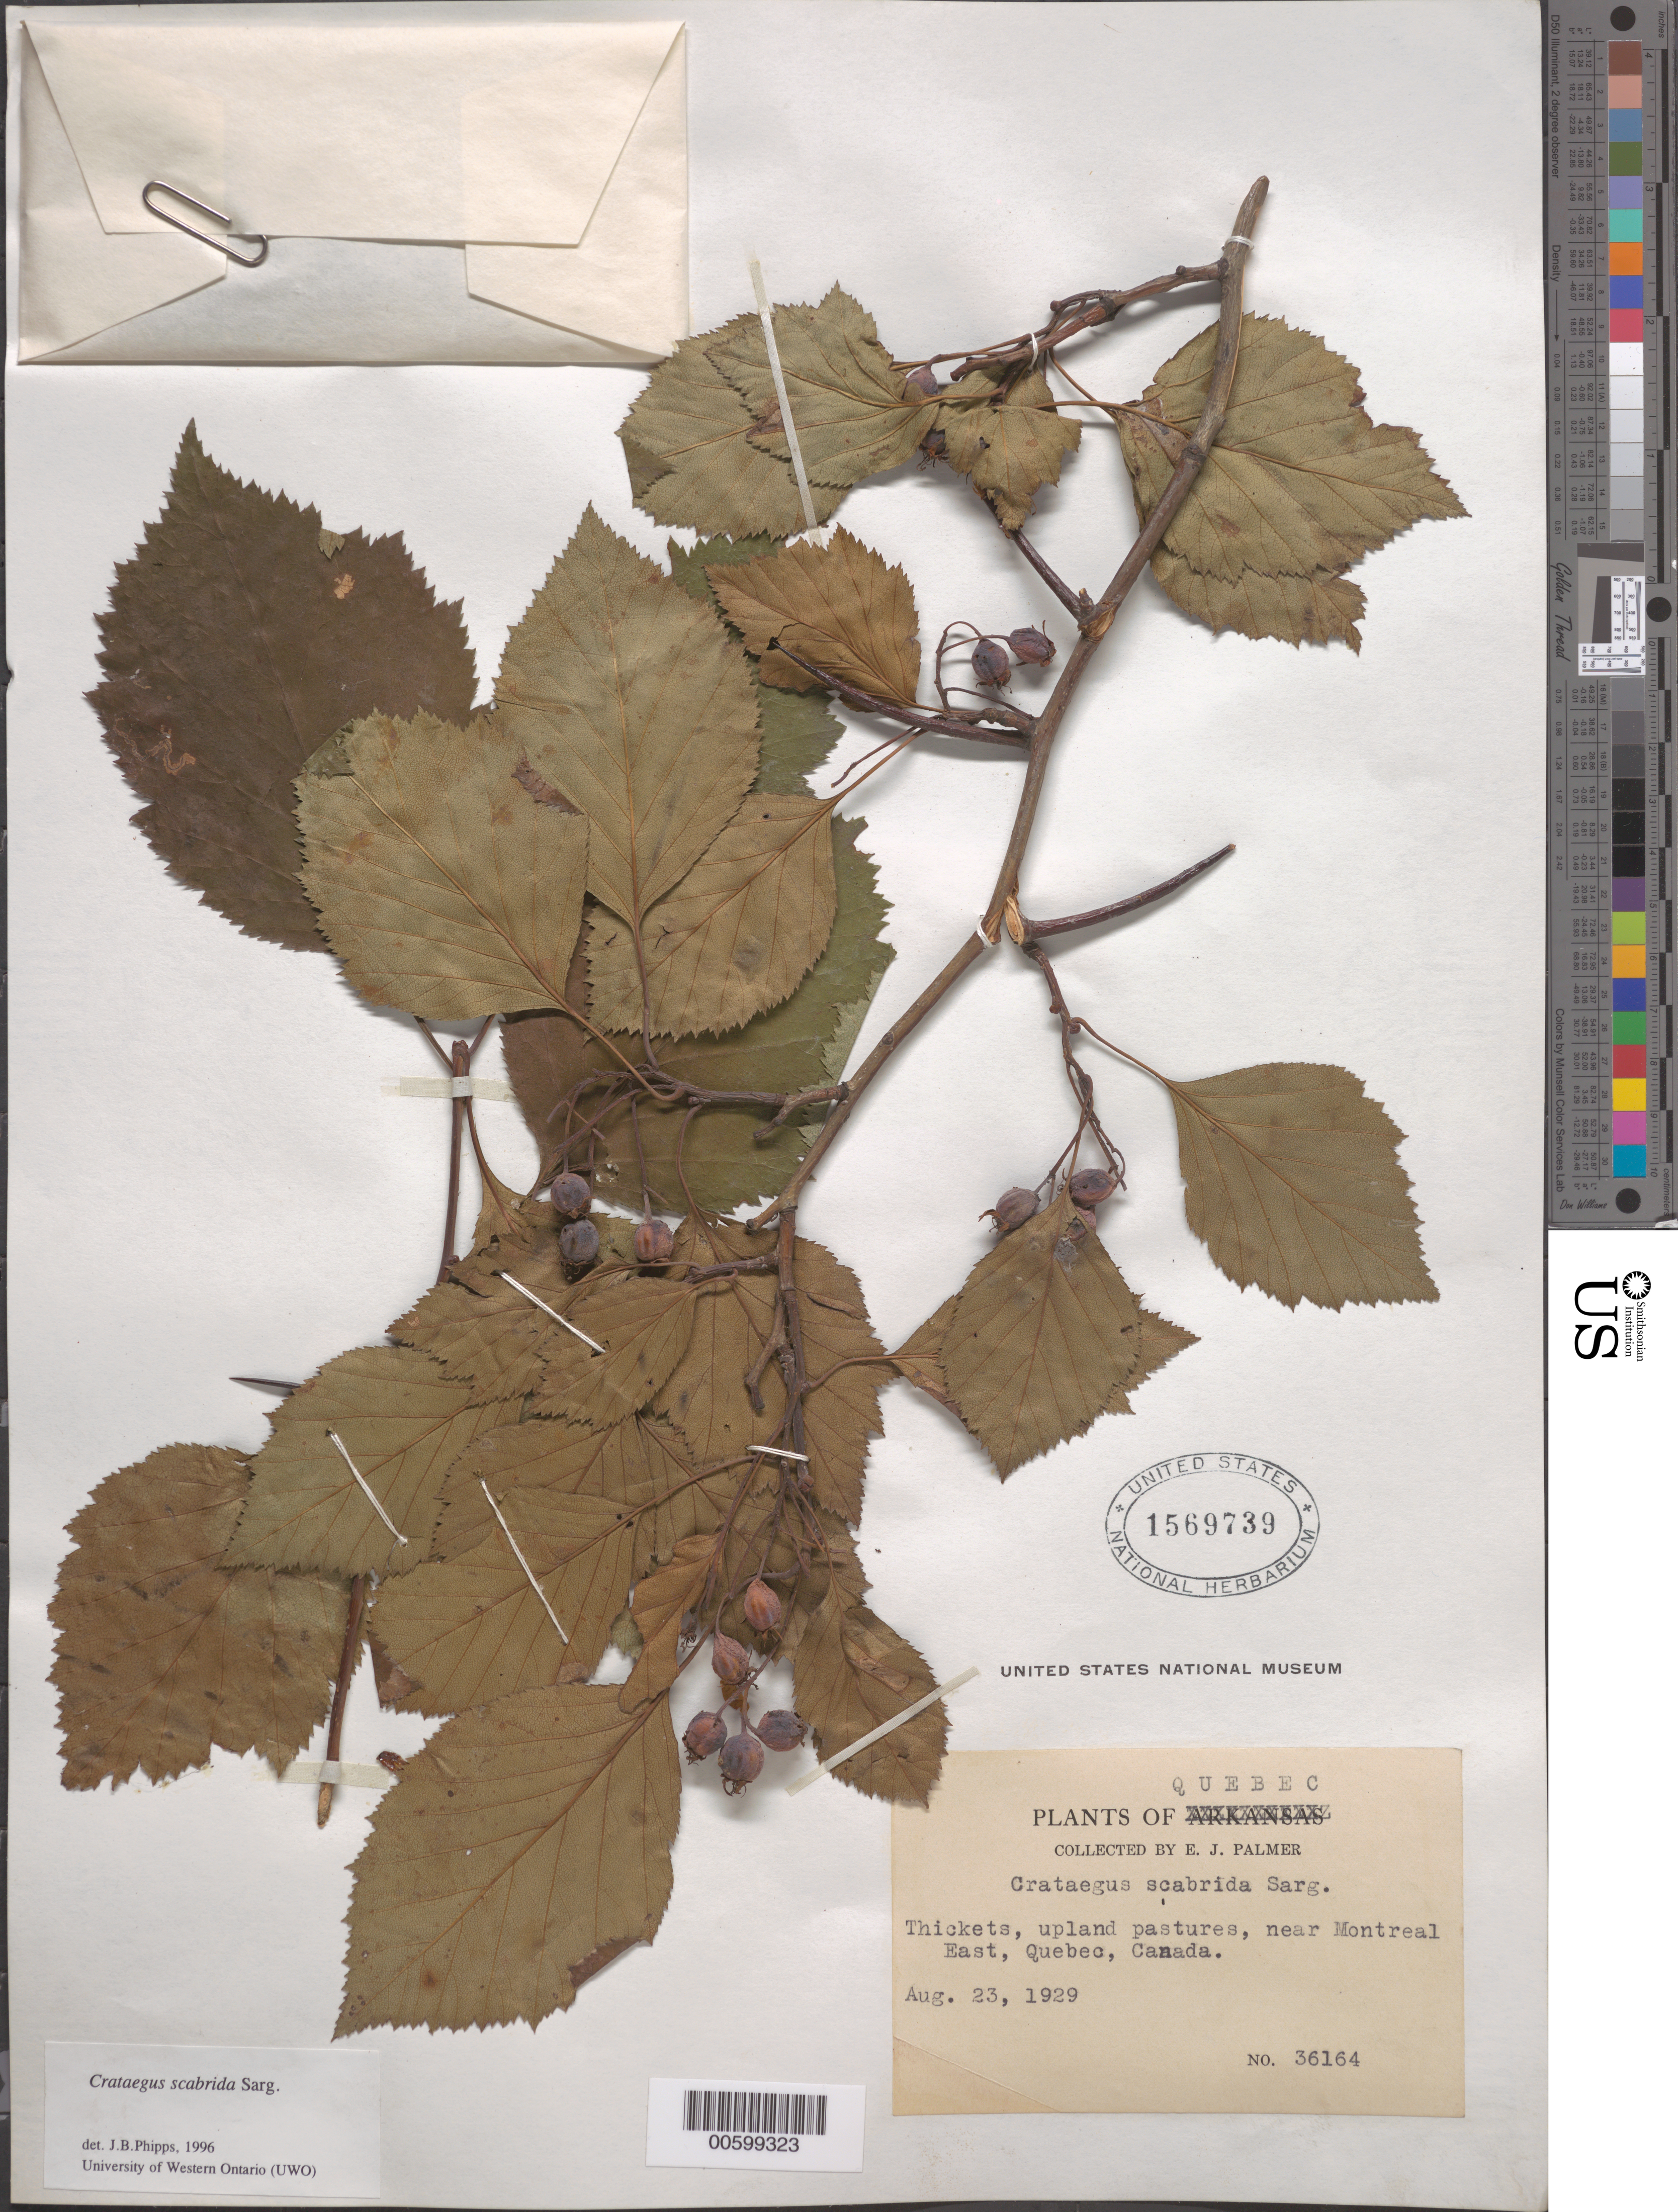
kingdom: Plantae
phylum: Tracheophyta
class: Magnoliopsida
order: Rosales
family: Rosaceae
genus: Crataegus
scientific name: Crataegus scabrida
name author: Sarg.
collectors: E. J. Palmer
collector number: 36164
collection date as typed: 23 Aug 1929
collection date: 1929-08-23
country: Canada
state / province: Quebec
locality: Near Montreal East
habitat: Thickets, upland pastures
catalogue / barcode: US 1569739